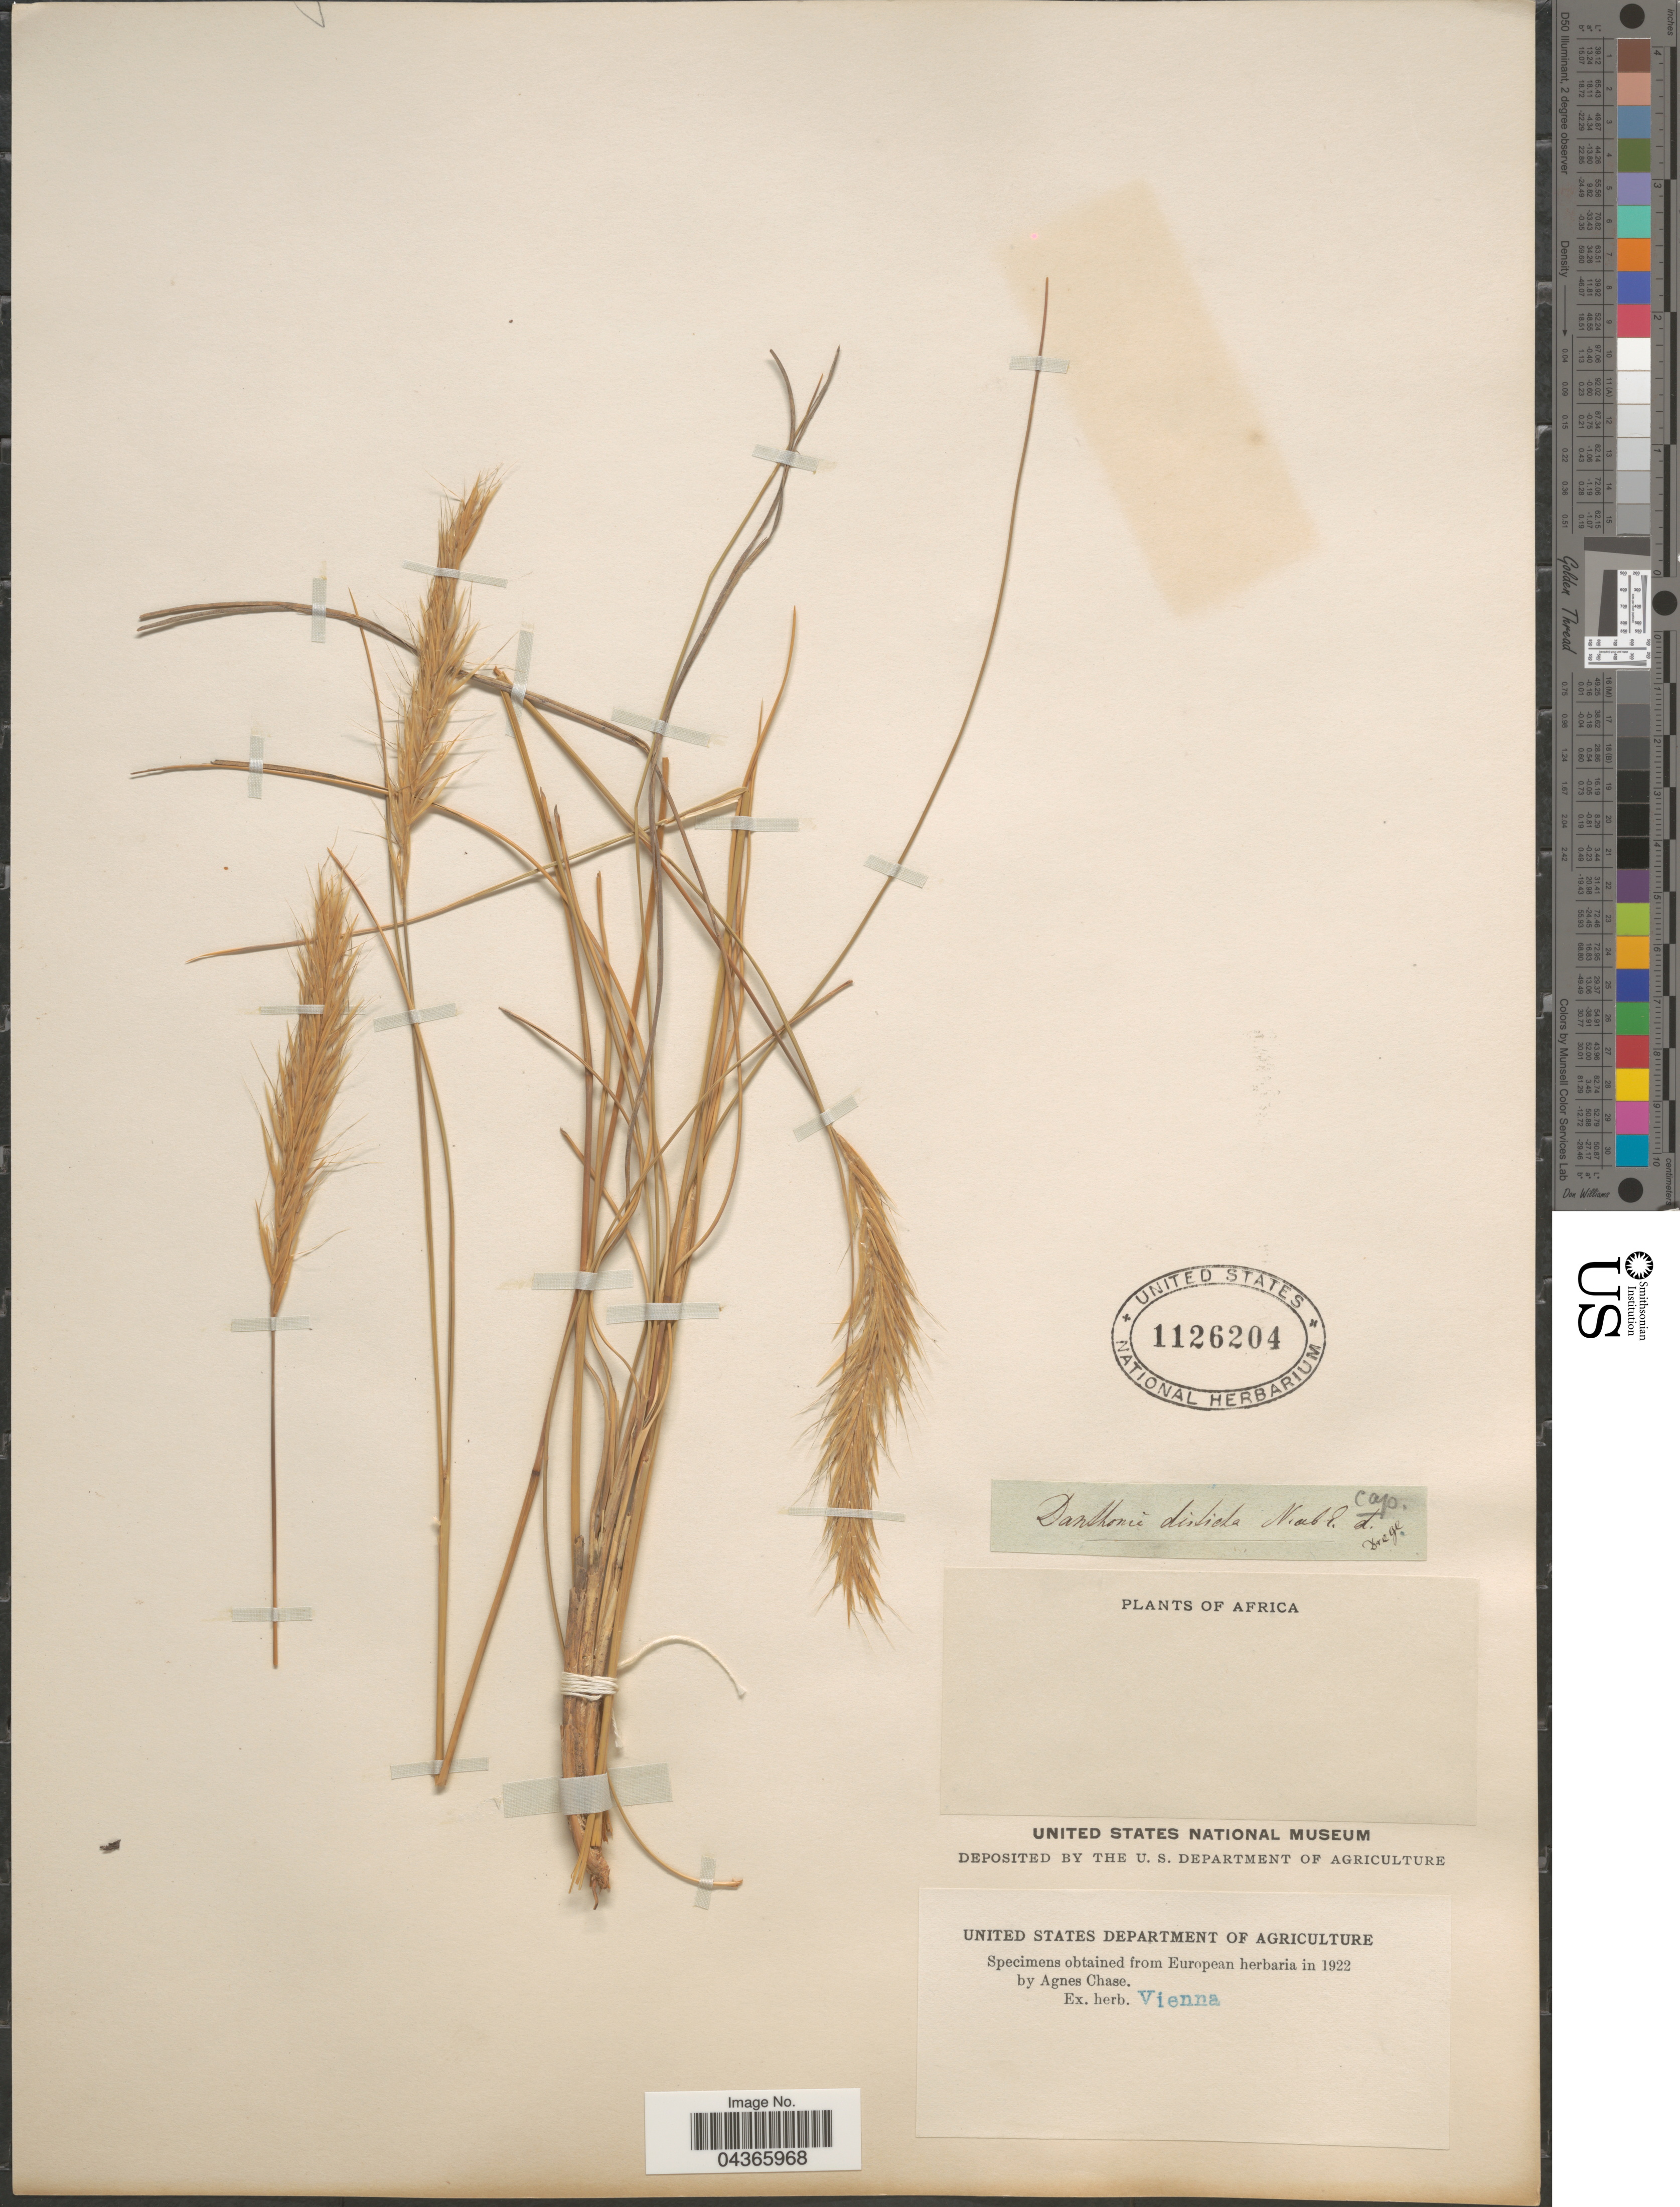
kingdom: Plantae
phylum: Tracheophyta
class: Liliopsida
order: Poales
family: Poaceae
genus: Tenaxia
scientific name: Tenaxia disticha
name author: (Nees) N.P. Barker & H.P. Linder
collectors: Drege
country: South Africa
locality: Cap. Africa.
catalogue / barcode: US 1126204